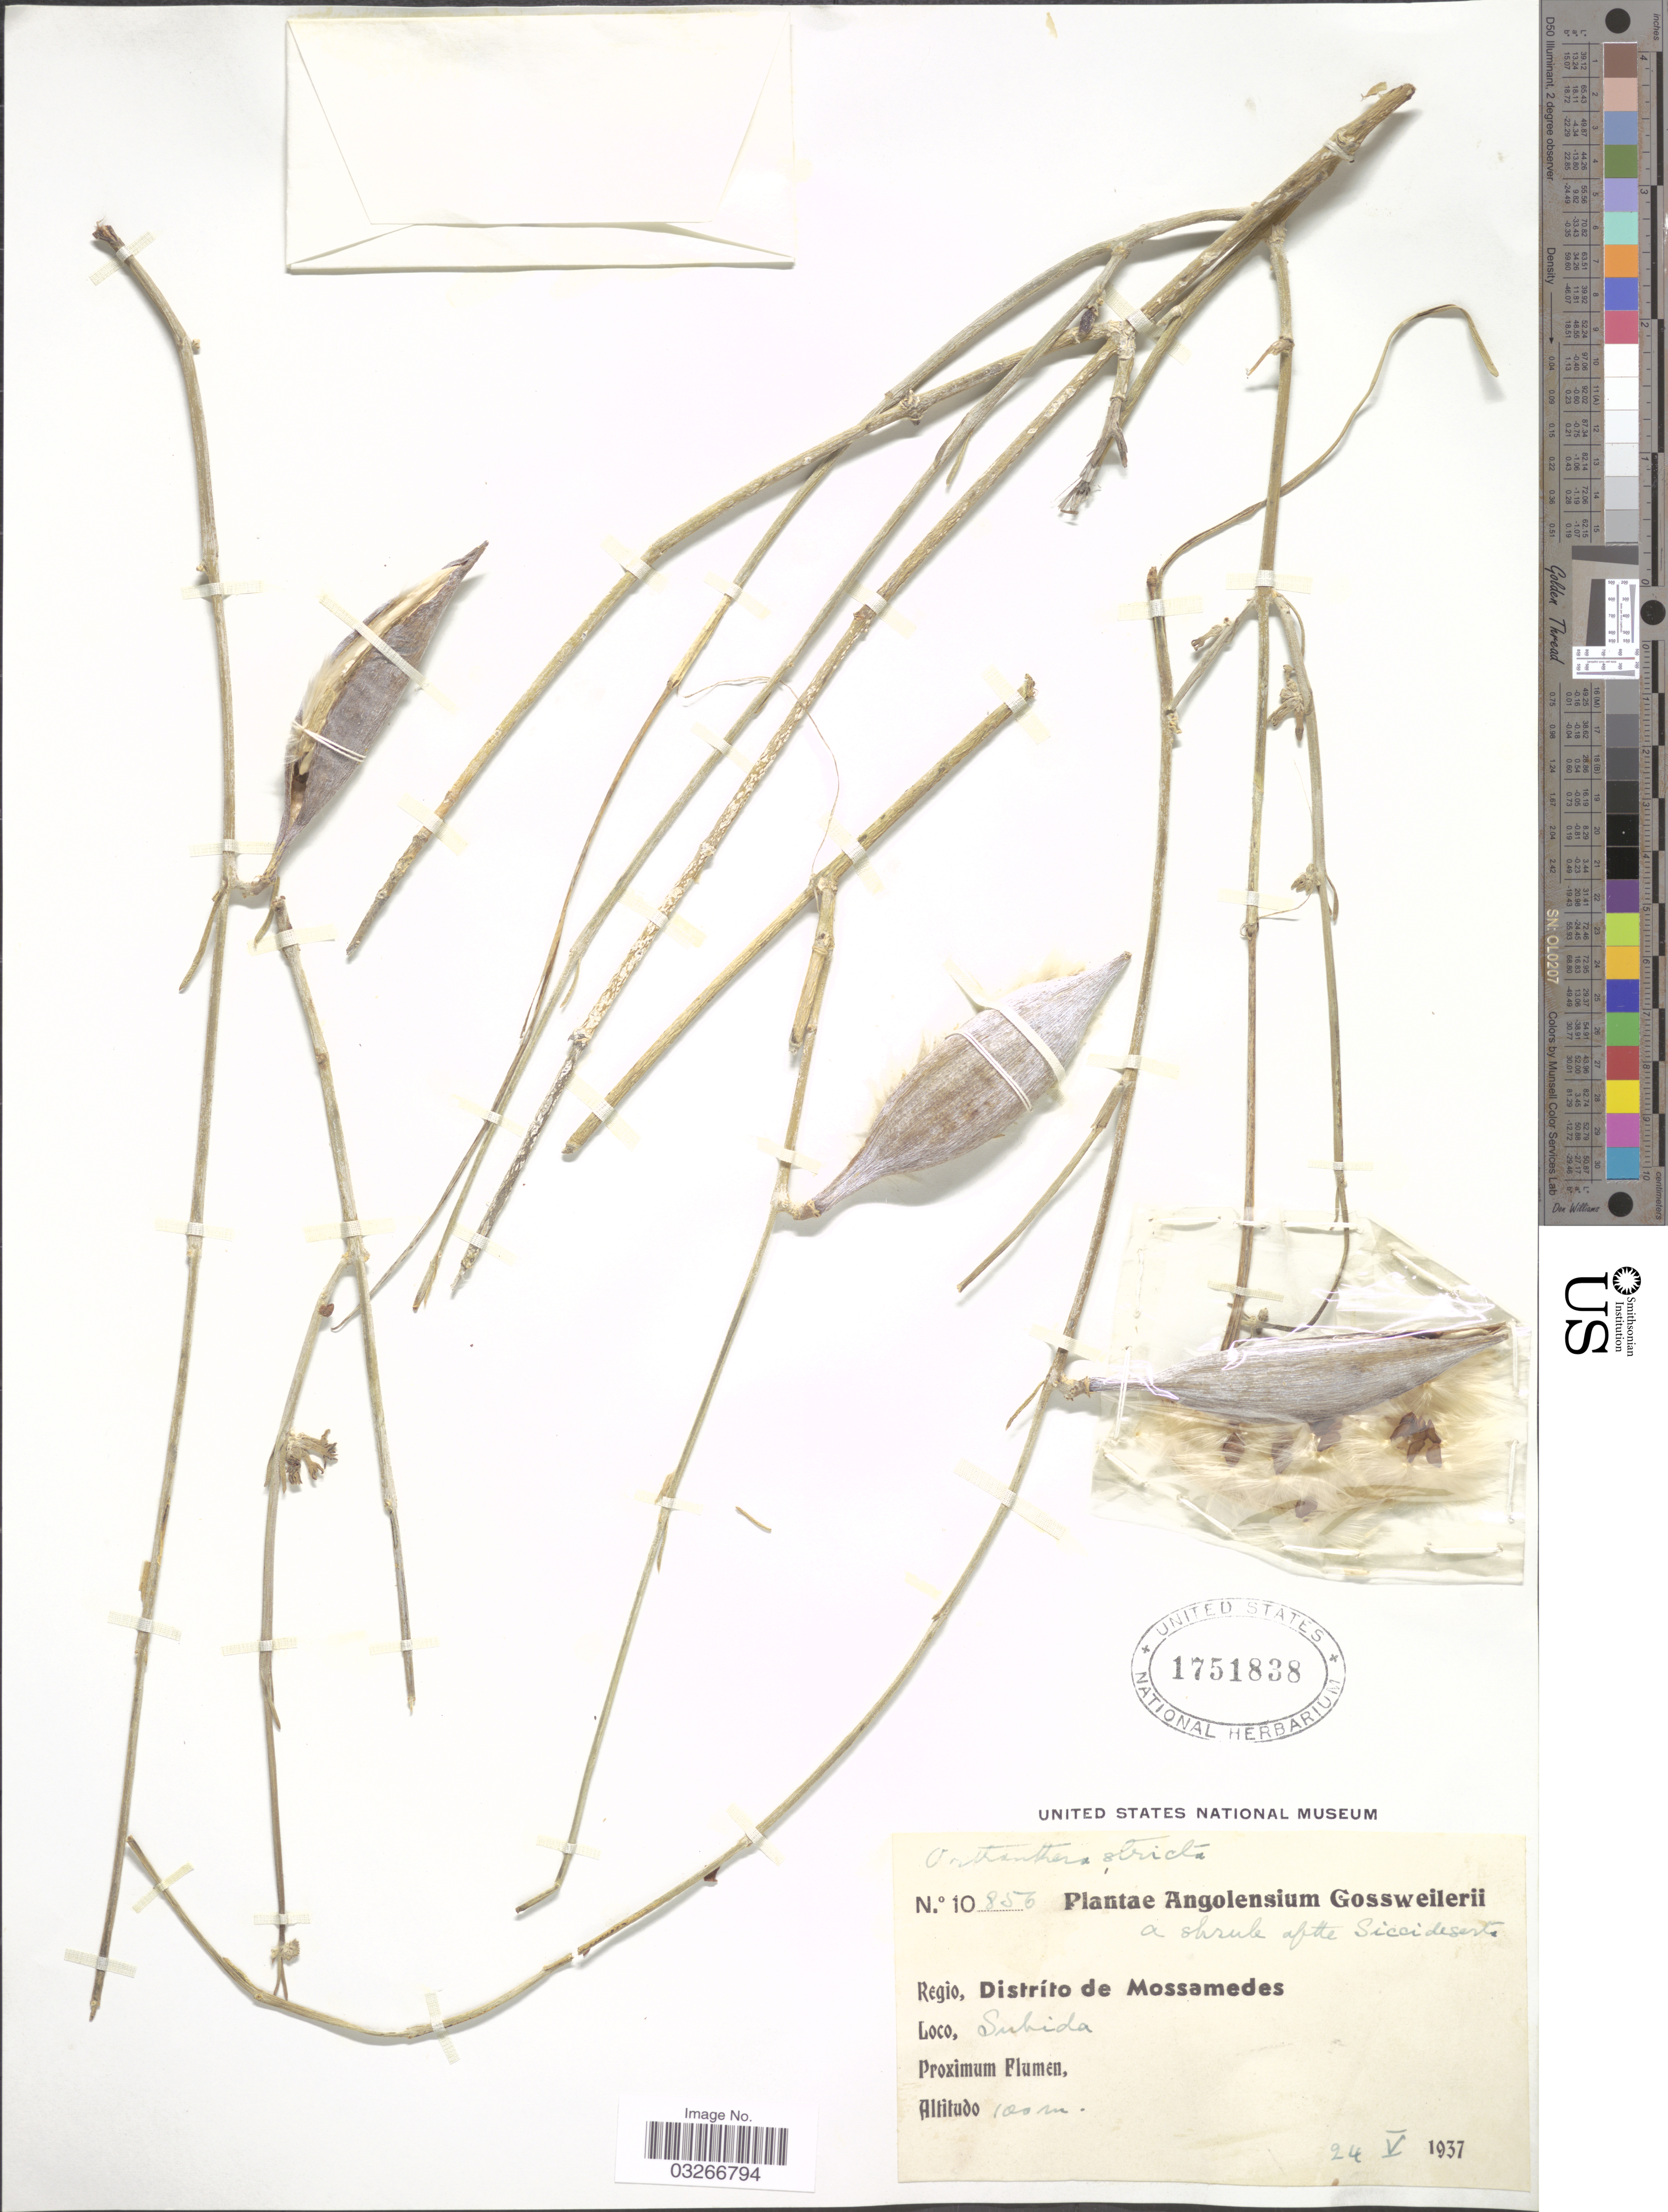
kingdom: Plantae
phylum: Tracheophyta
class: Magnoliopsida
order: Gentianales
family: Apocynaceae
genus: Orthanthera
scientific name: Orthanthera stricta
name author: Hiern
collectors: -. Gossweiler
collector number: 10856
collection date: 1937-05-24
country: Angola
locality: Regio, Distríto de Mossamedes, Subida.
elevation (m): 100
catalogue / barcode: US 1751838